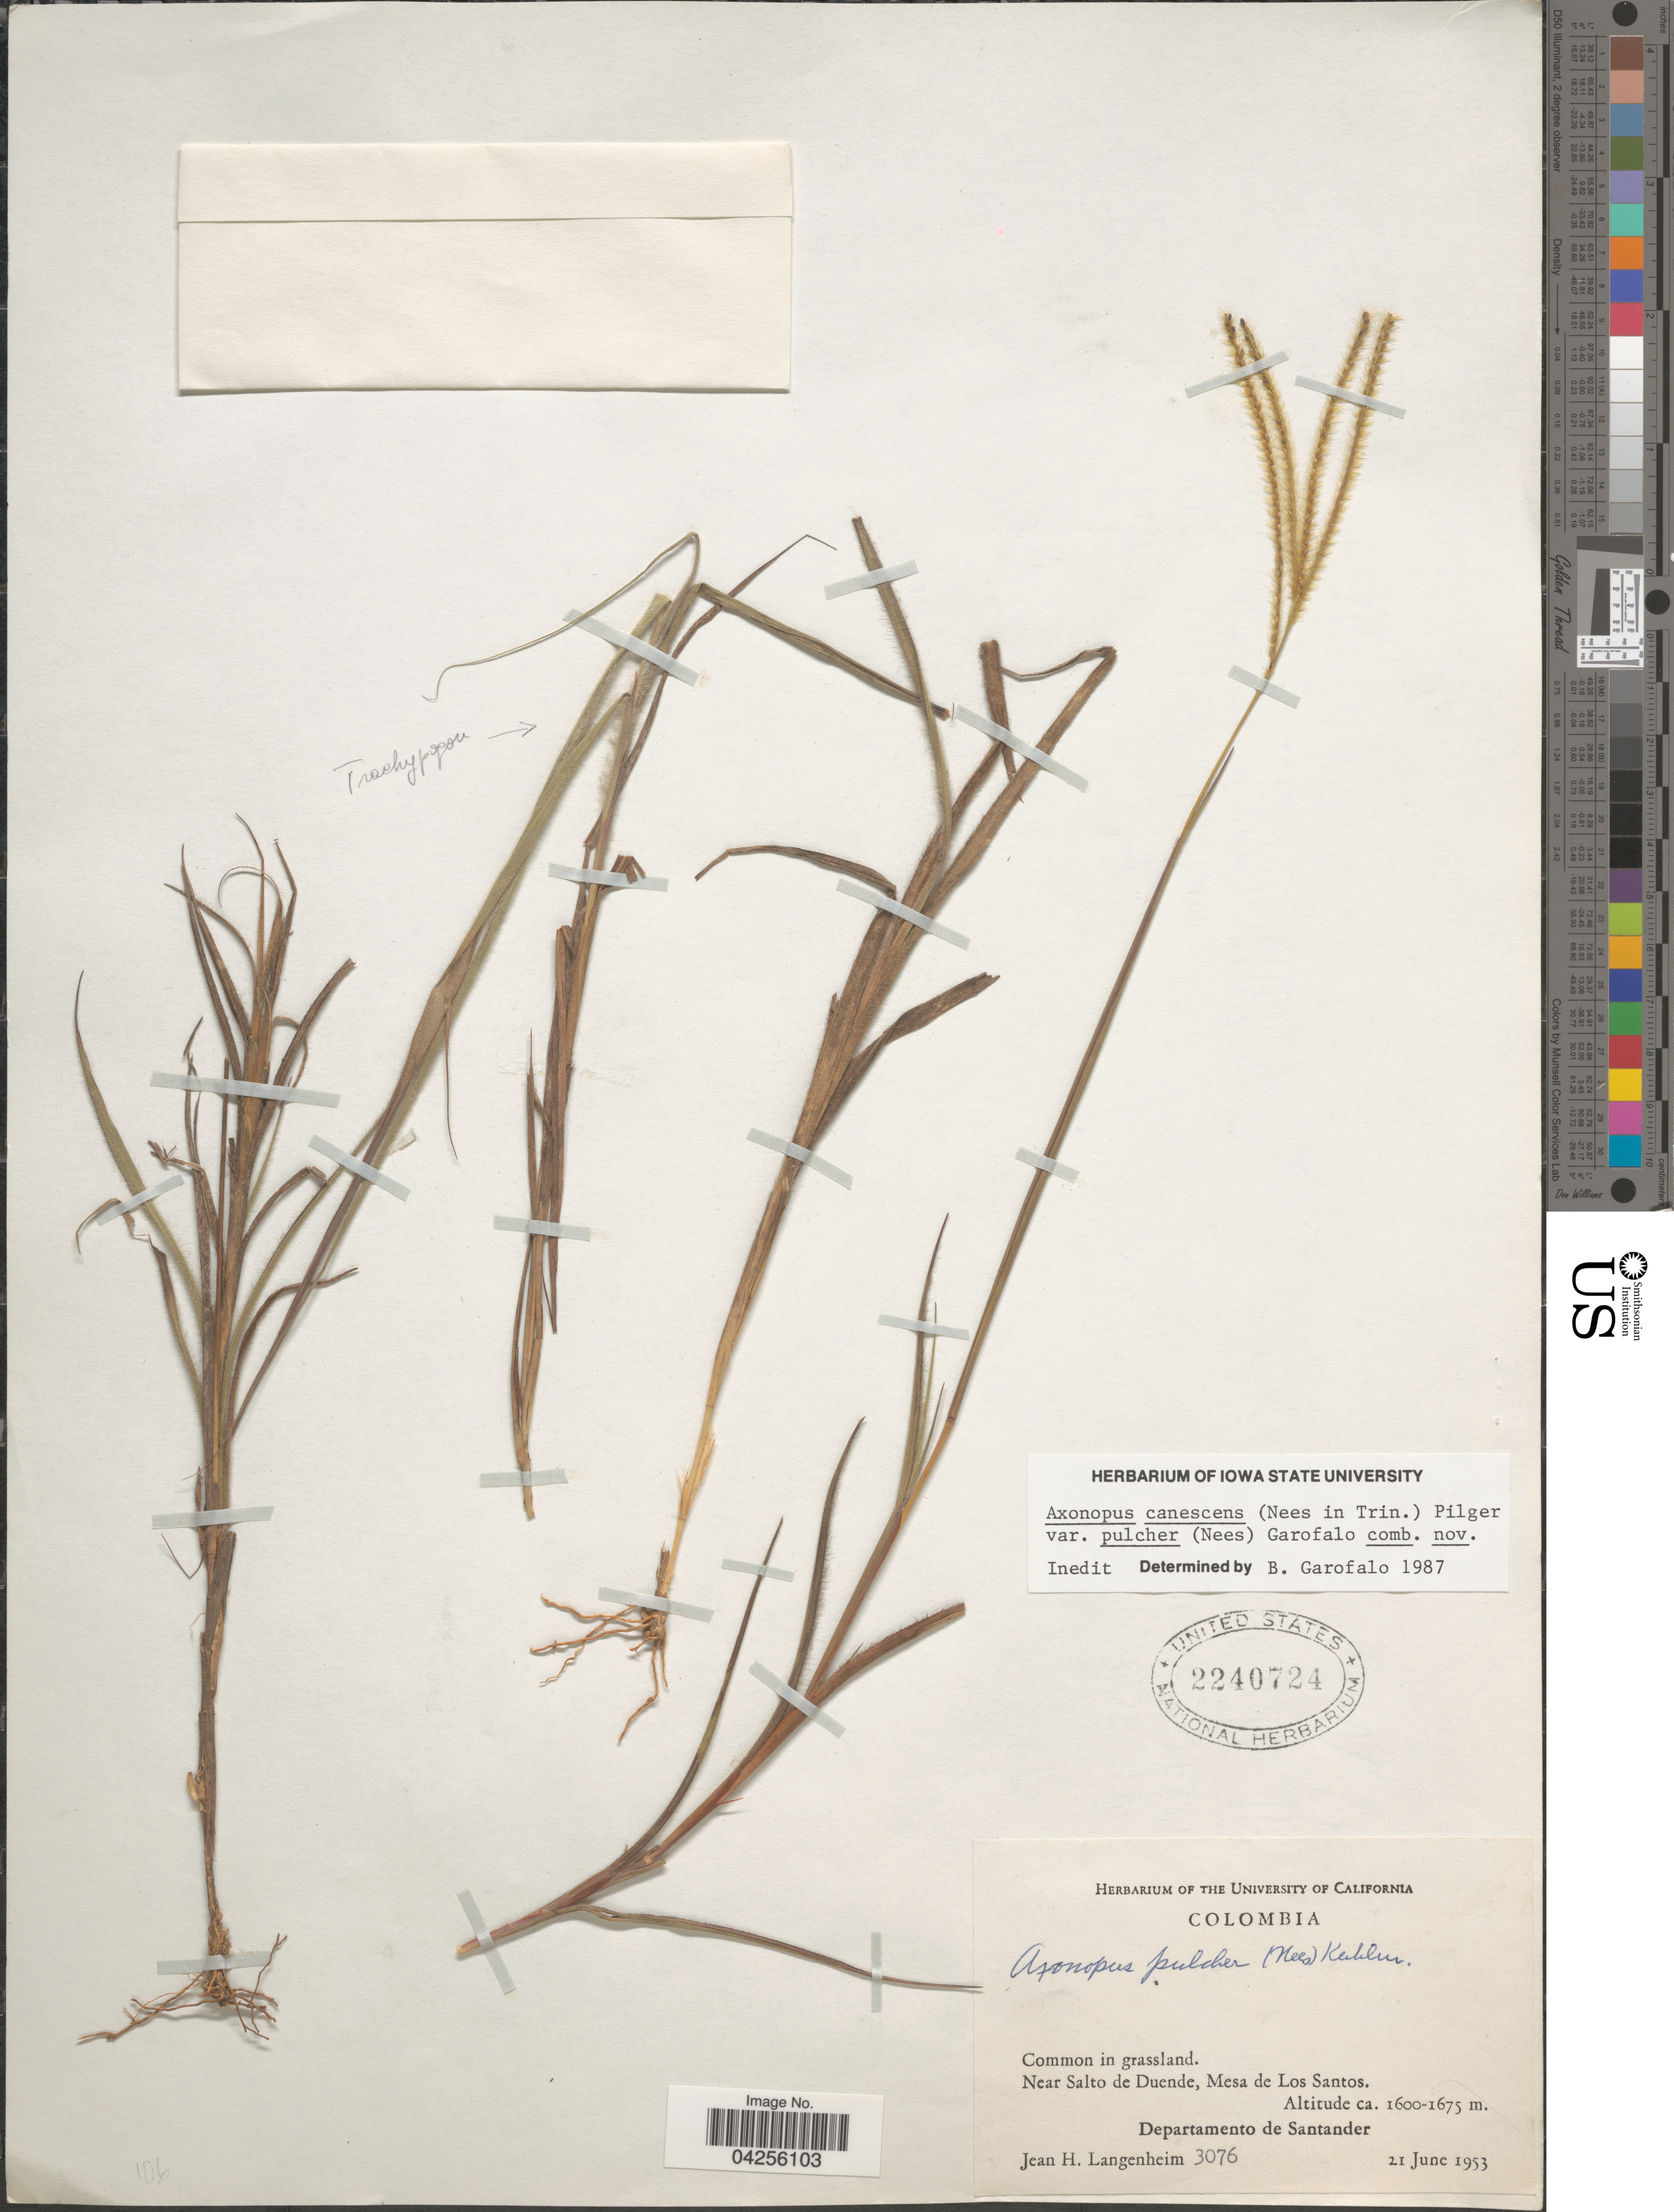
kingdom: Plantae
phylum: Tracheophyta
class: Liliopsida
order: Poales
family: Poaceae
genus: Axonopus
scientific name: Axonopus canescens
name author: (Nees ex Trin.) Pilg.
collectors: J. H. Langenheim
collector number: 3076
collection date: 1953-06-21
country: Colombia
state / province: Santander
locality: Common on grassland. Near Salto de Duende, Mesa de Los Santos. Departamento de Santander.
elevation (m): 1600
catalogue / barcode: US 2240724